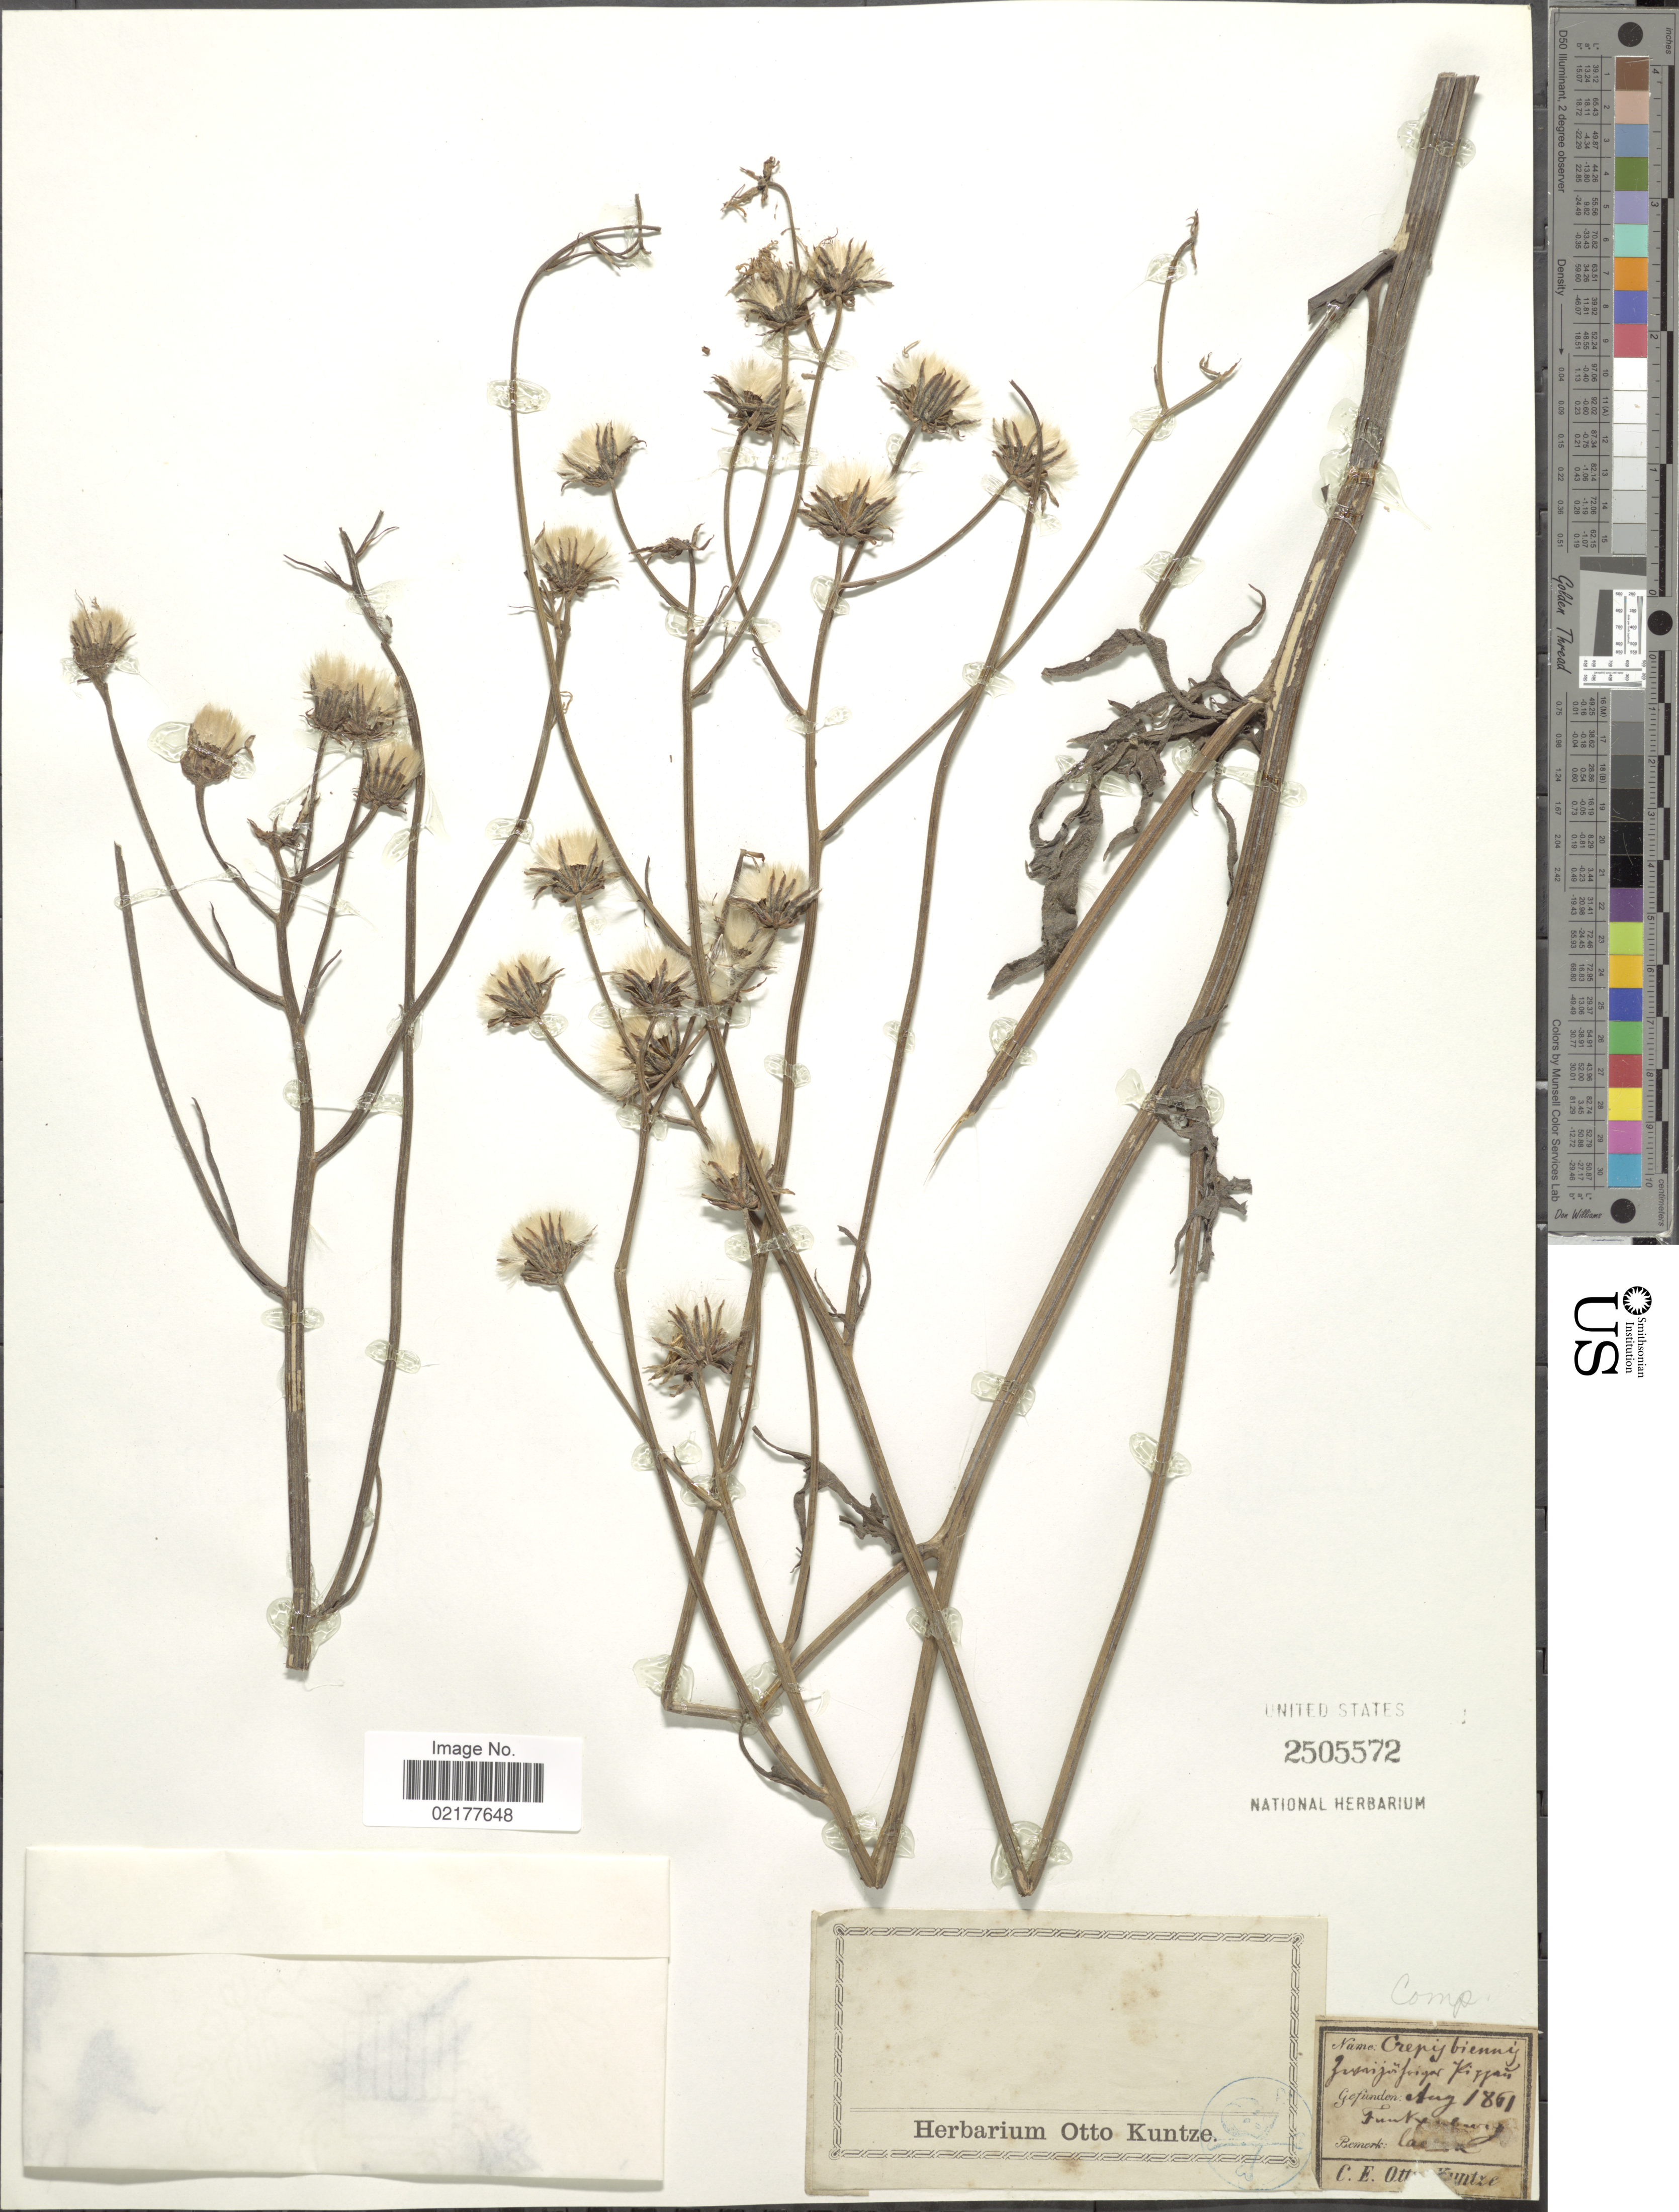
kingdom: Plantae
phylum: Tracheophyta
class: Magnoliopsida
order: Asterales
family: Asteraceae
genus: Crepis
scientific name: Crepis biennis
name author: L.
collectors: C.E.O. Kuntze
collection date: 1861-08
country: Germany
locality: Funkenburg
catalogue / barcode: US 2505572